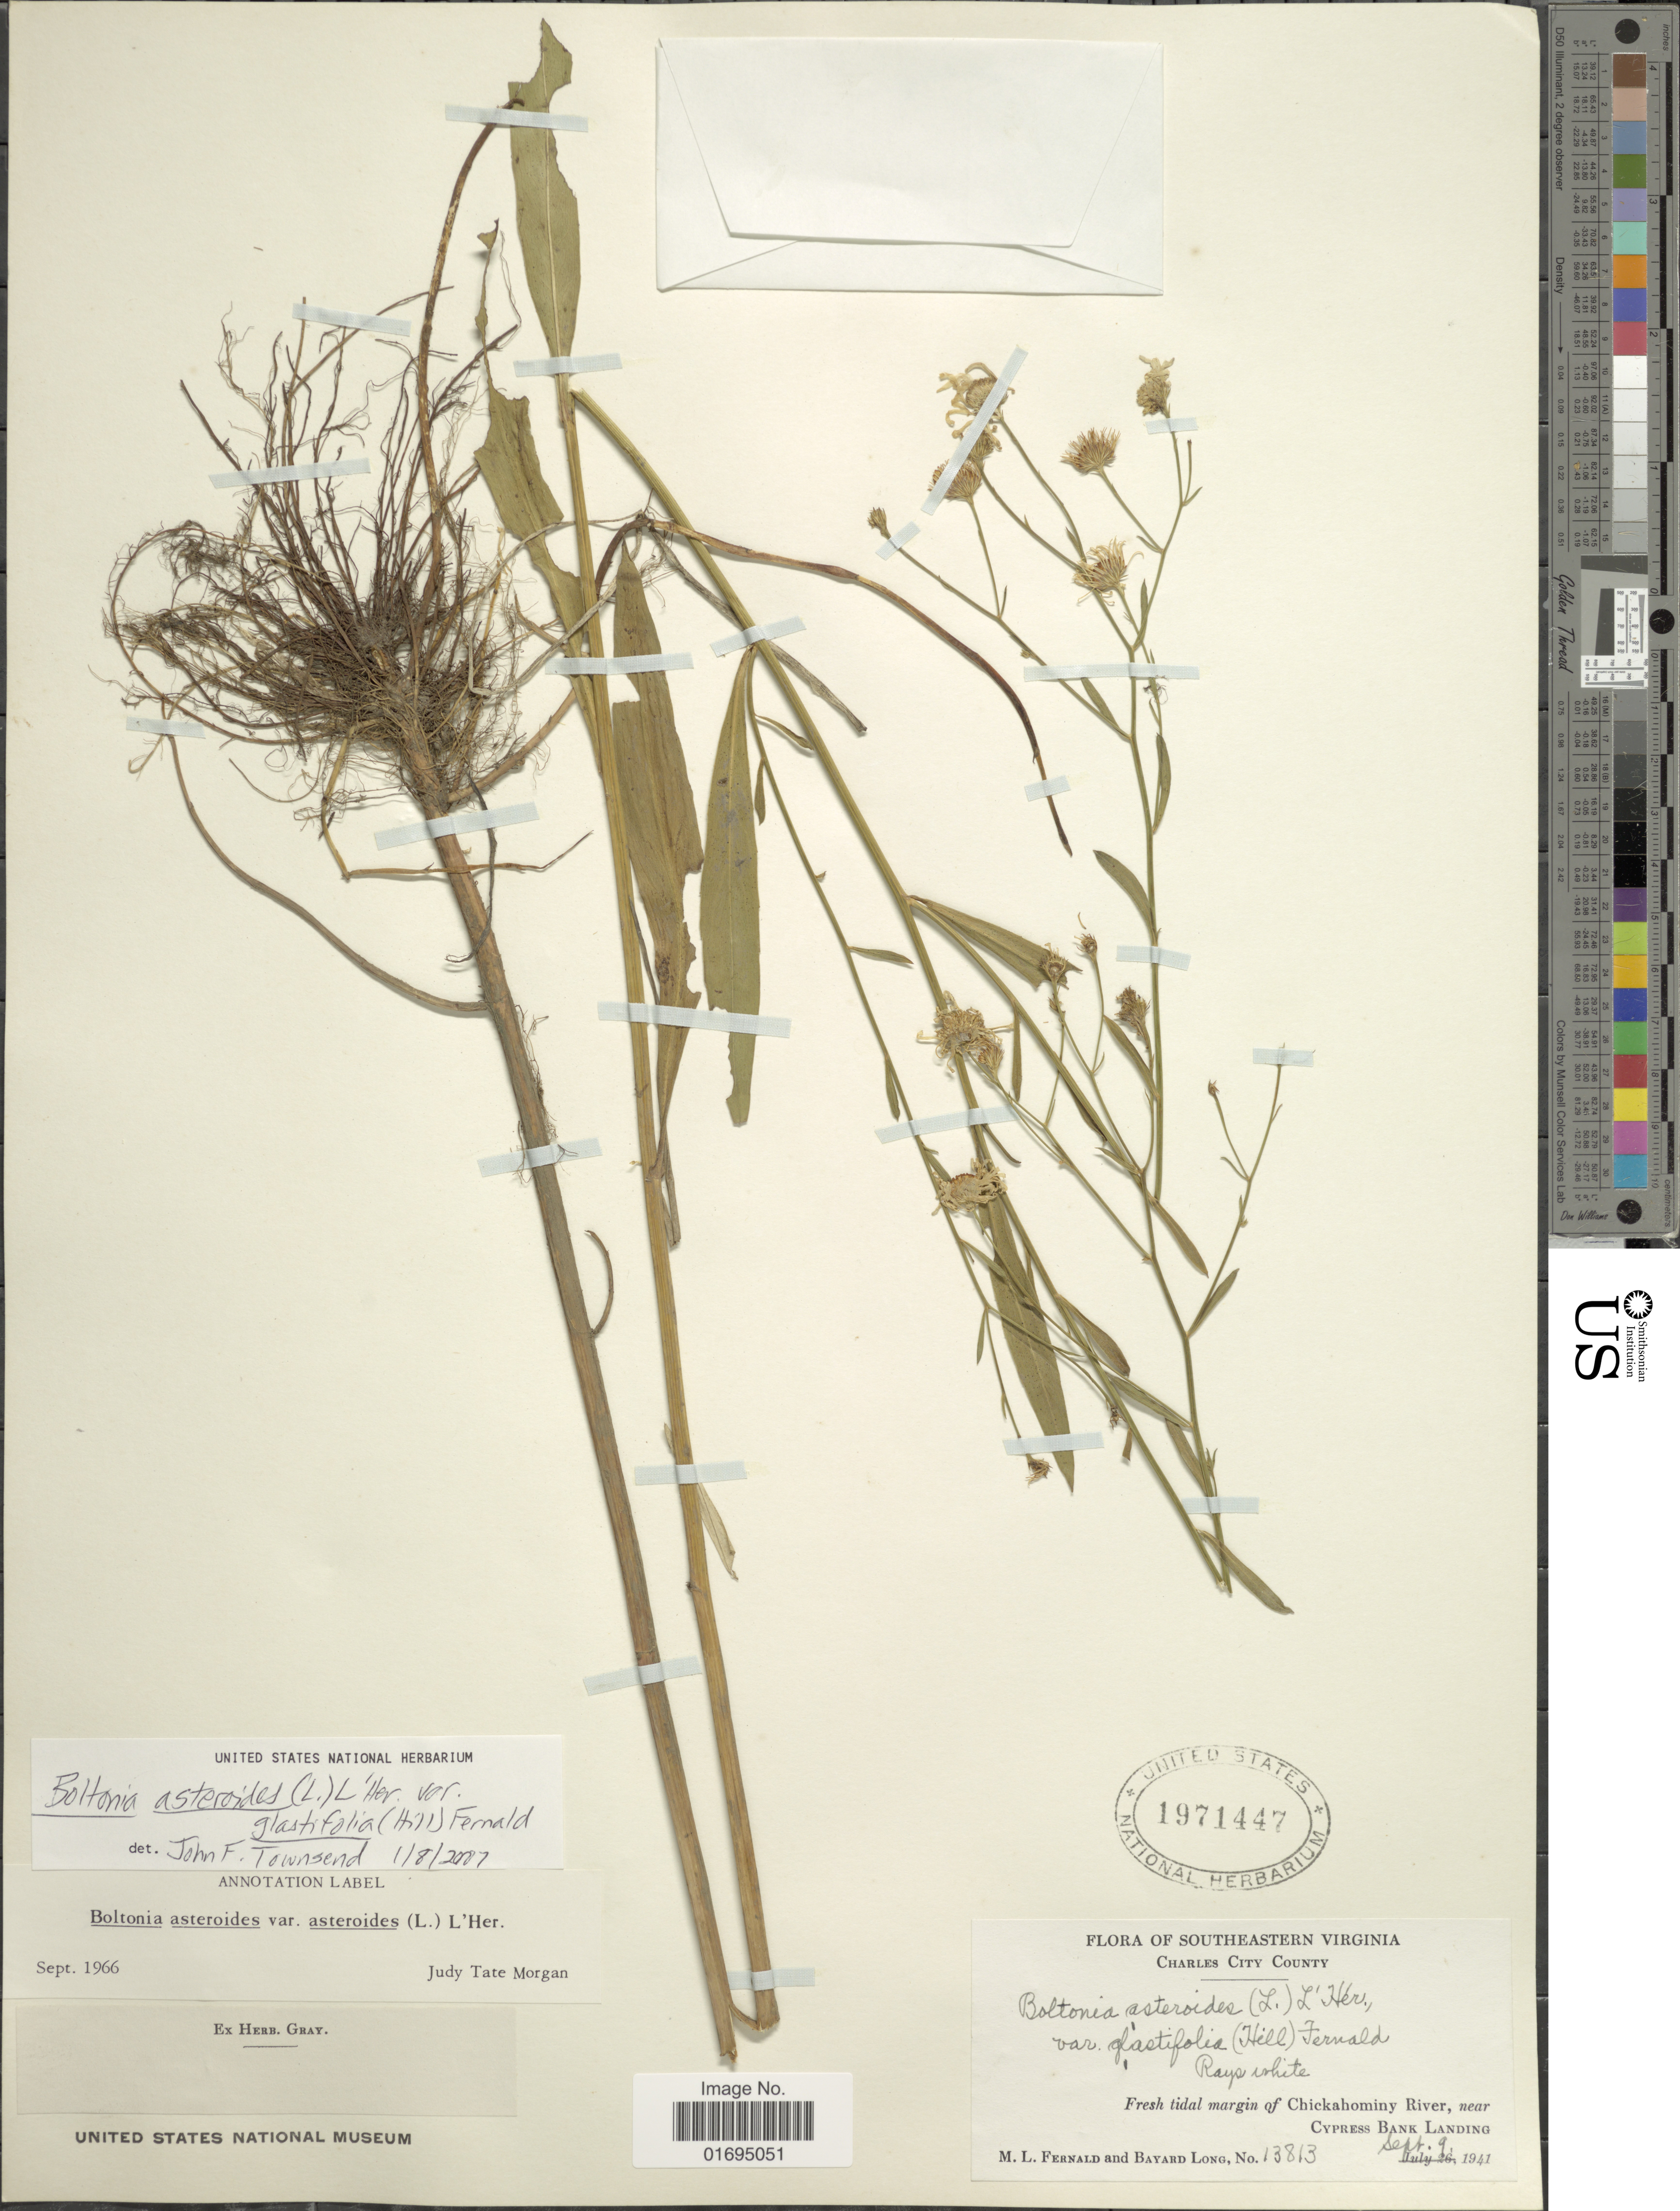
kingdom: Plantae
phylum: Tracheophyta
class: Magnoliopsida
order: Asterales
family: Asteraceae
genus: Boltonia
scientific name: Boltonia asteroides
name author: (L.) L'Hér.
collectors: M. L. Fernald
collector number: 13813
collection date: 1941-09-09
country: United States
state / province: Virginia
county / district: Charles City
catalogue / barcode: US 1971447